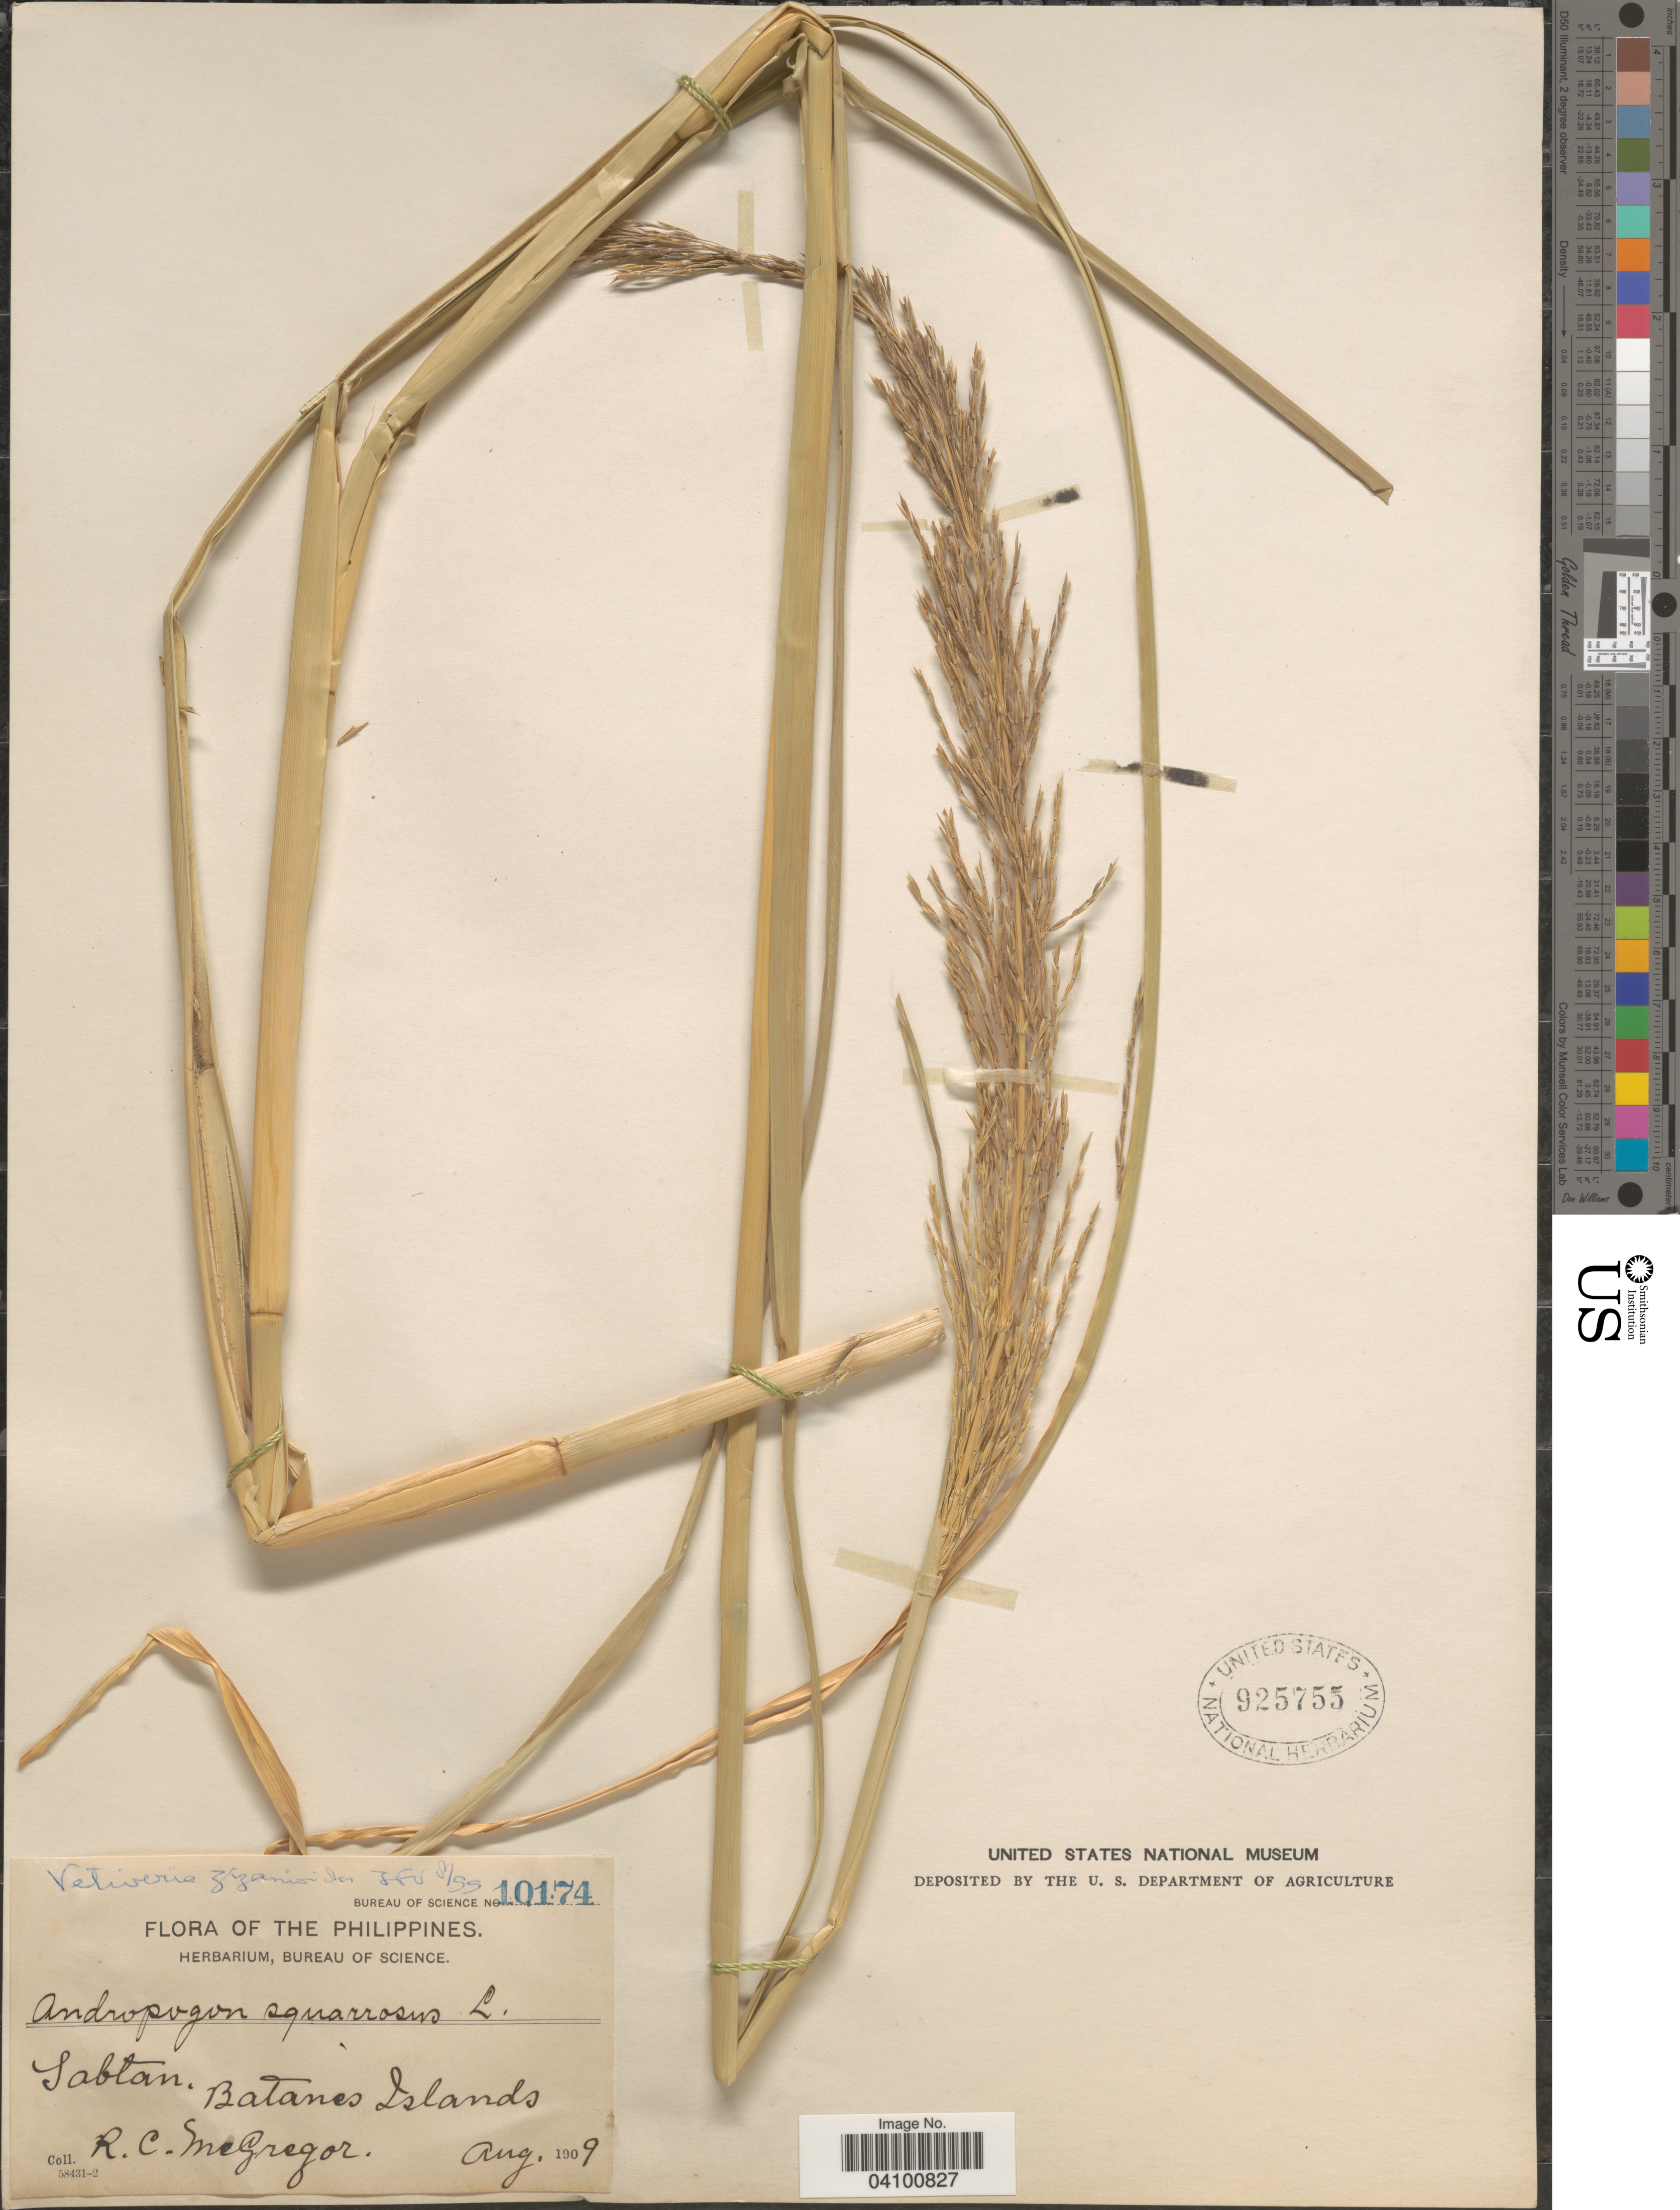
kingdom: Plantae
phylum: Tracheophyta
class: Liliopsida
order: Poales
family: Poaceae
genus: Chrysopogon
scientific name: Chrysopogon zizanioides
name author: (L.) Roberty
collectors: R. C. McGregor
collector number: Bureau of Science 10174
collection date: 1909-08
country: Philippines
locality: Sabtan. Batanes Island.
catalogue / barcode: US 925755